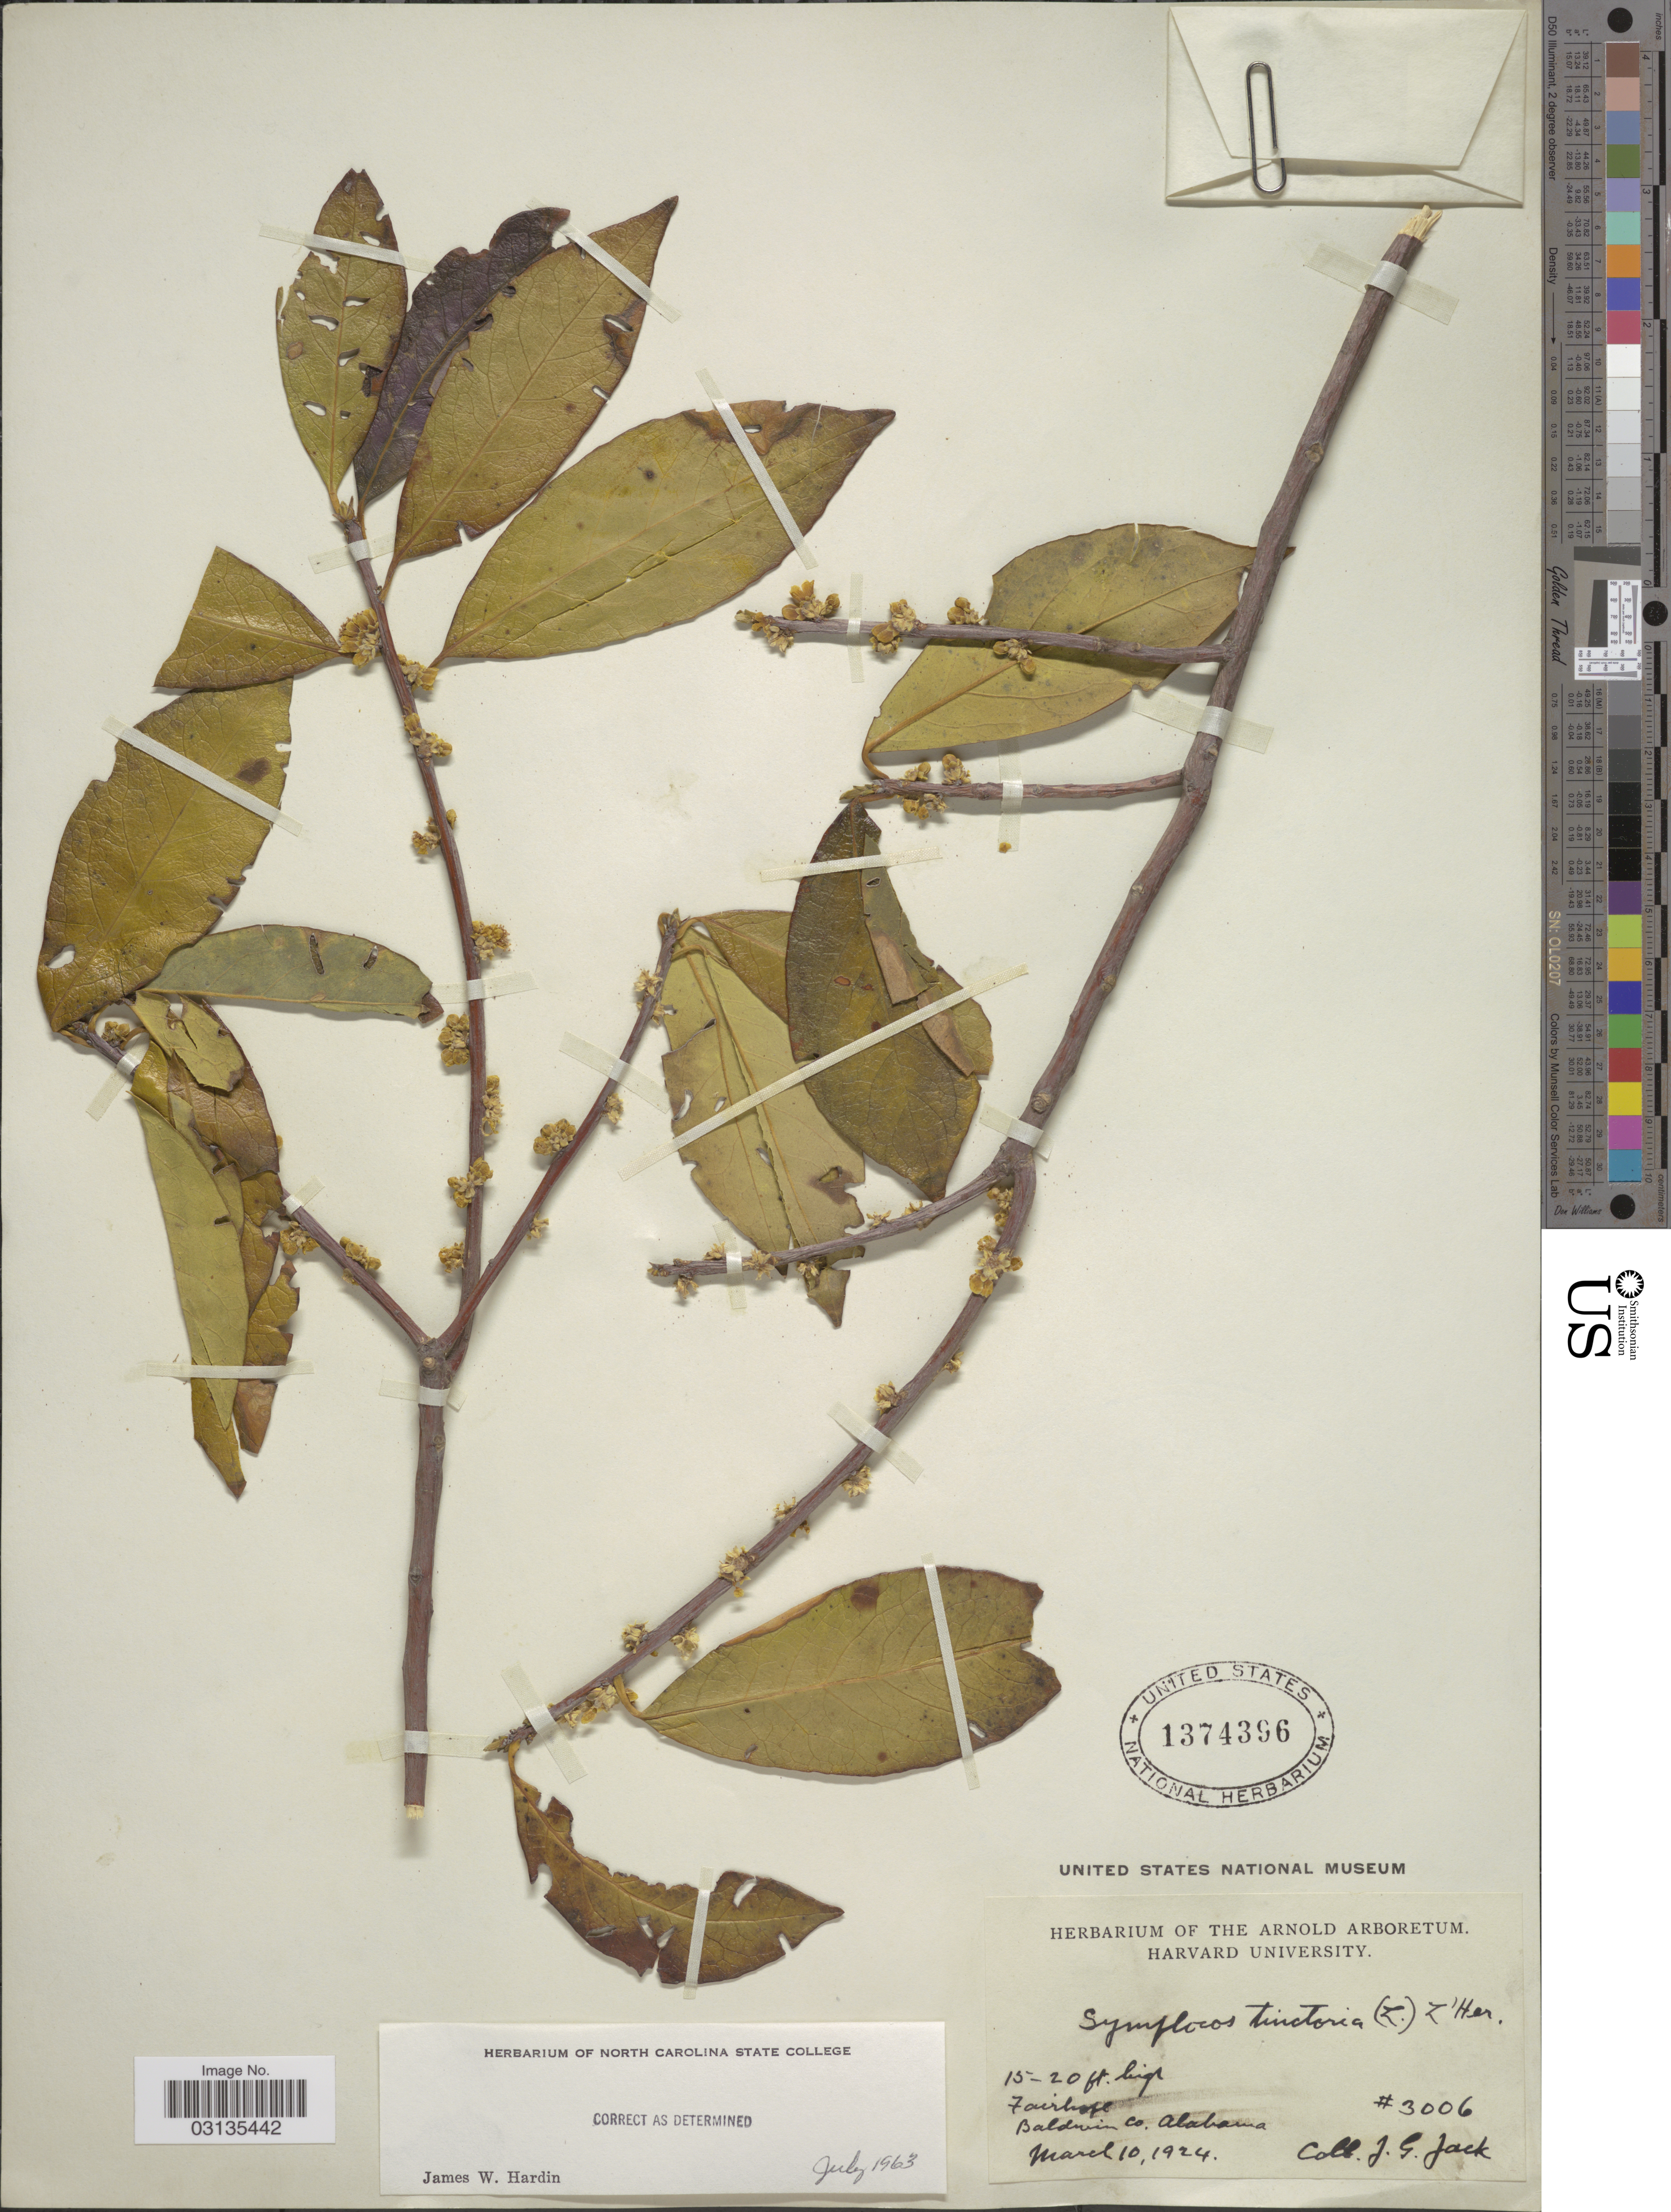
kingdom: Plantae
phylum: Tracheophyta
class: Magnoliopsida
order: Ericales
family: Symplocaceae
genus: Symplocos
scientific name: Symplocos tinctoria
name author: (L.) L'Hér.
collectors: J. G. Jack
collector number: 3006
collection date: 1924-03-10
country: United States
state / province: Alabama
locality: Fairhope. Baldwin Co.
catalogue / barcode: US 1374396